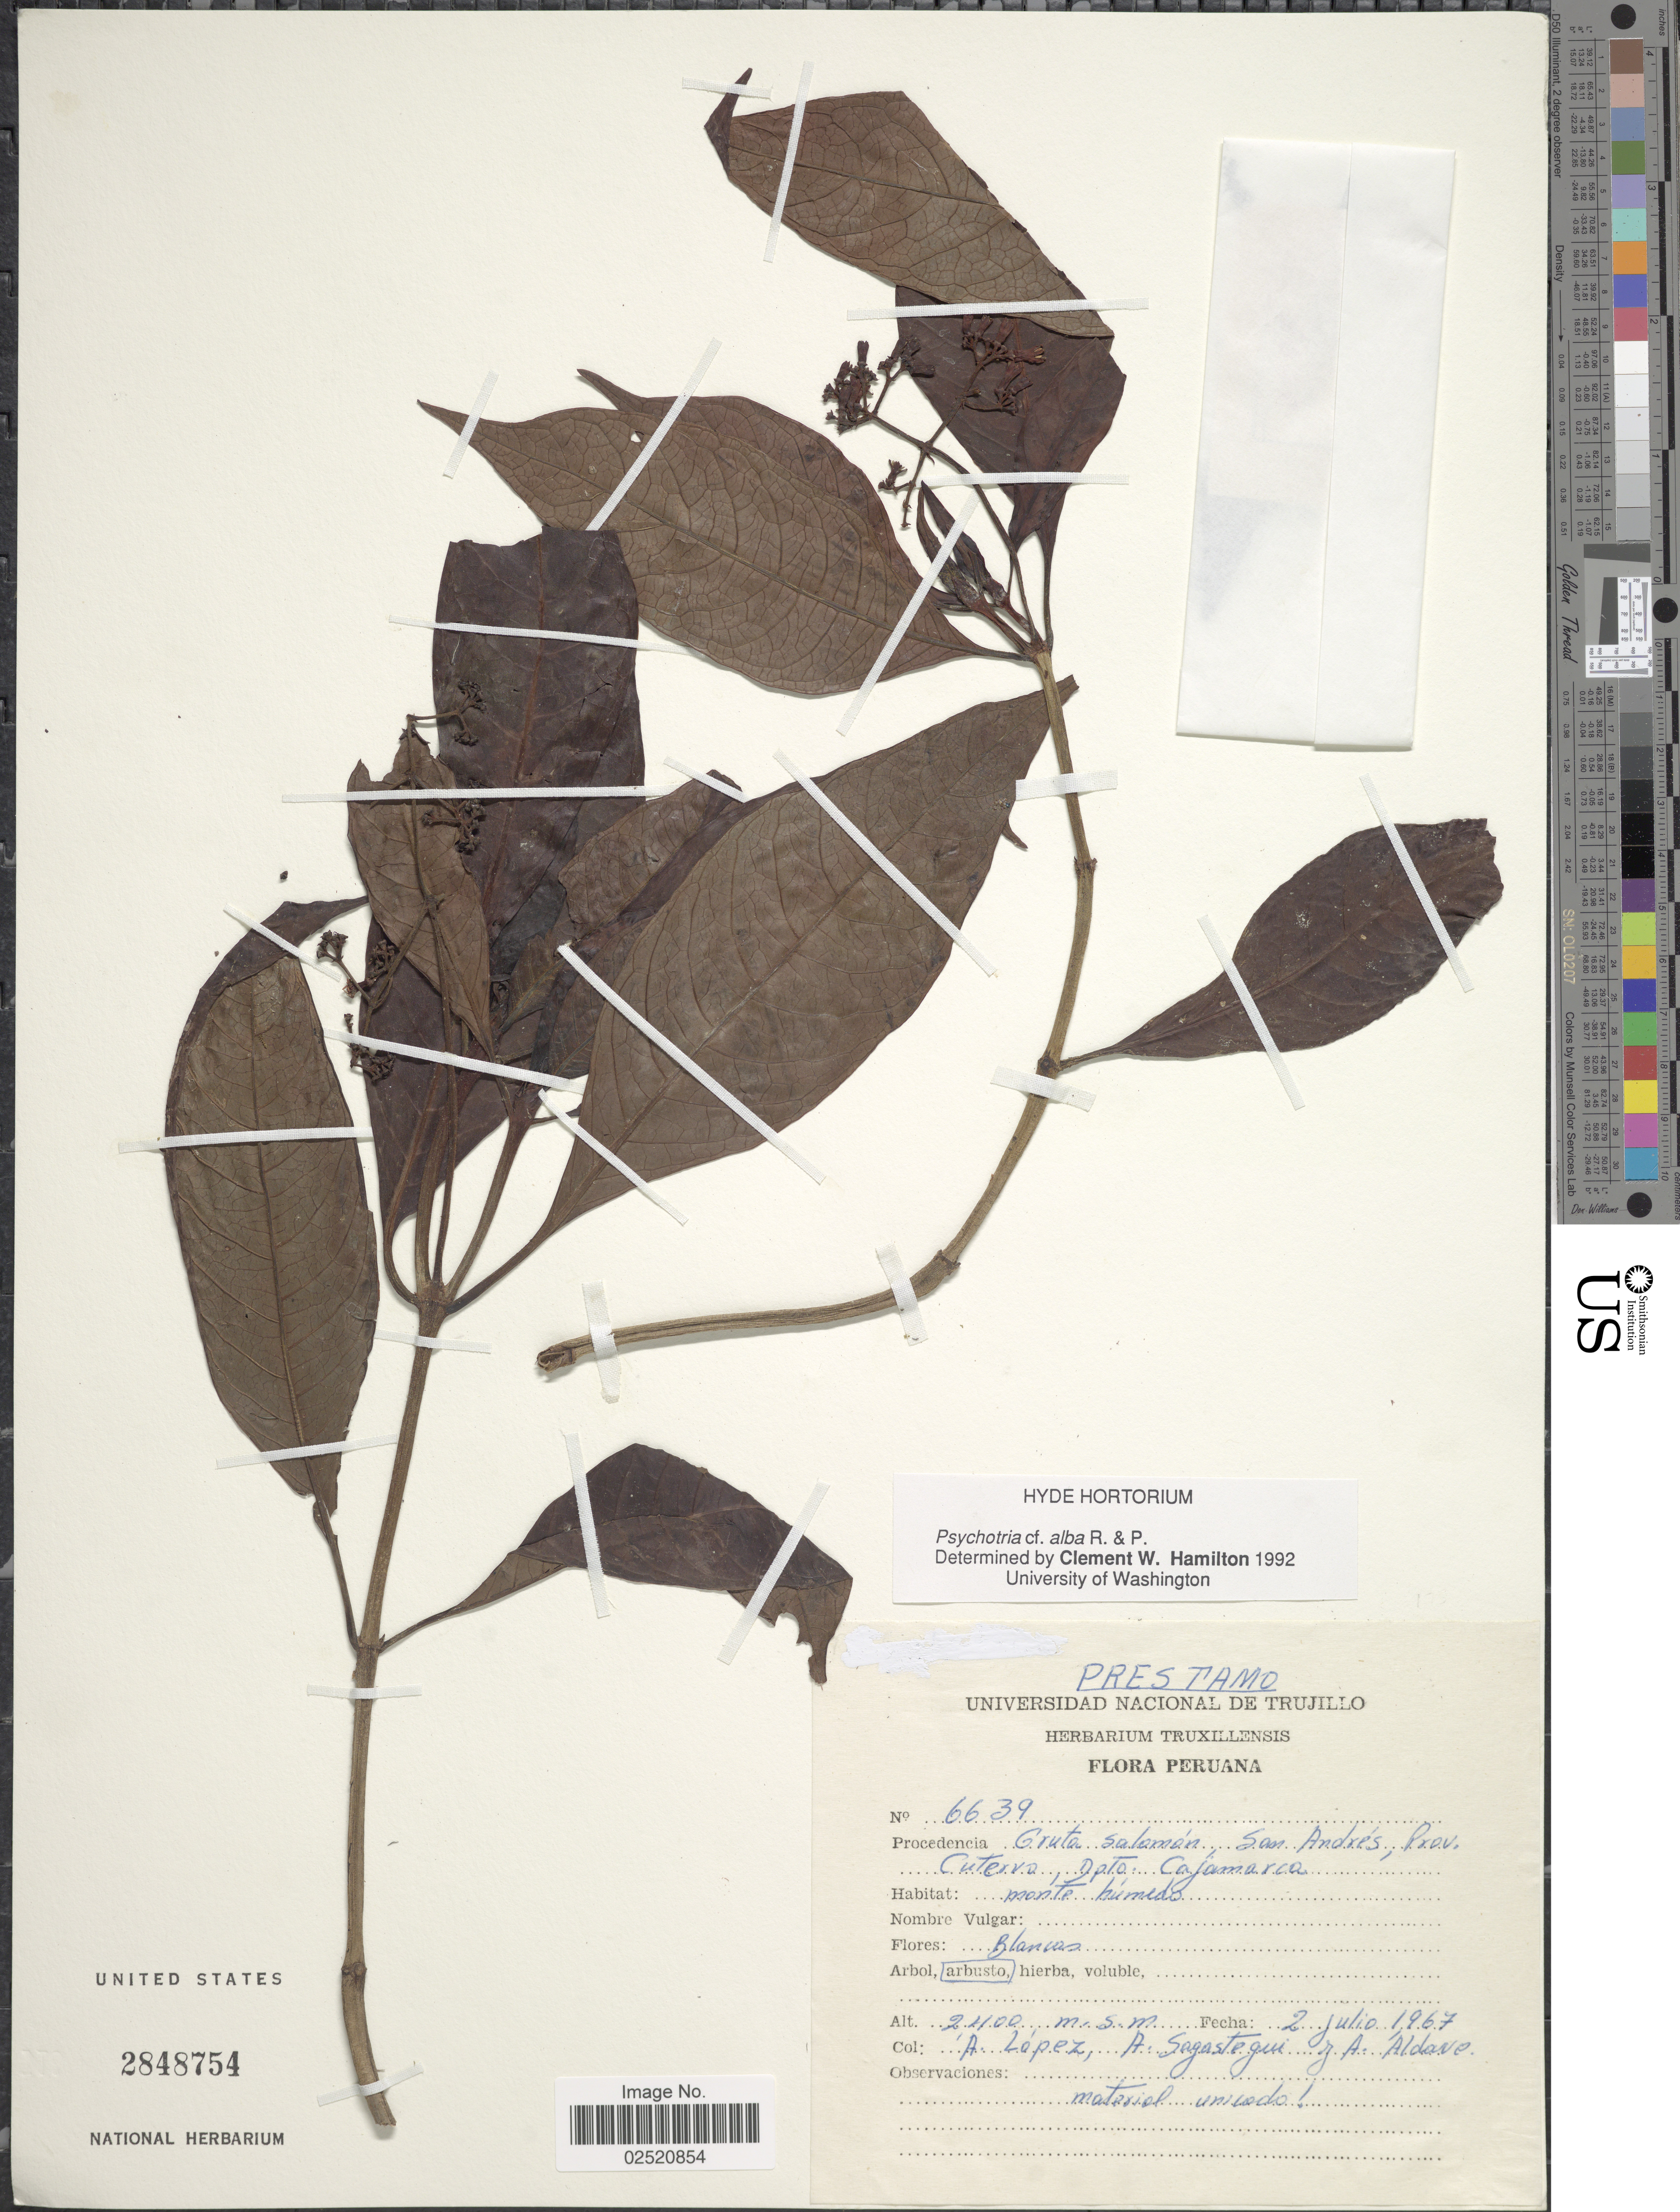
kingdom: Plantae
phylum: Tracheophyta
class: Magnoliopsida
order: Gentianales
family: Rubiaceae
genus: Psychotria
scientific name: Psychotria alba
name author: Ruiz & Pav.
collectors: A. López, A. Sagástequi & A. Aldave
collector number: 6639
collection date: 1967-07-02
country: Peru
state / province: Cajamarca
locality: Gruta Salomon, San Andres, Prov. Cutervo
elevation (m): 2400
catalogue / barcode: US 2848754